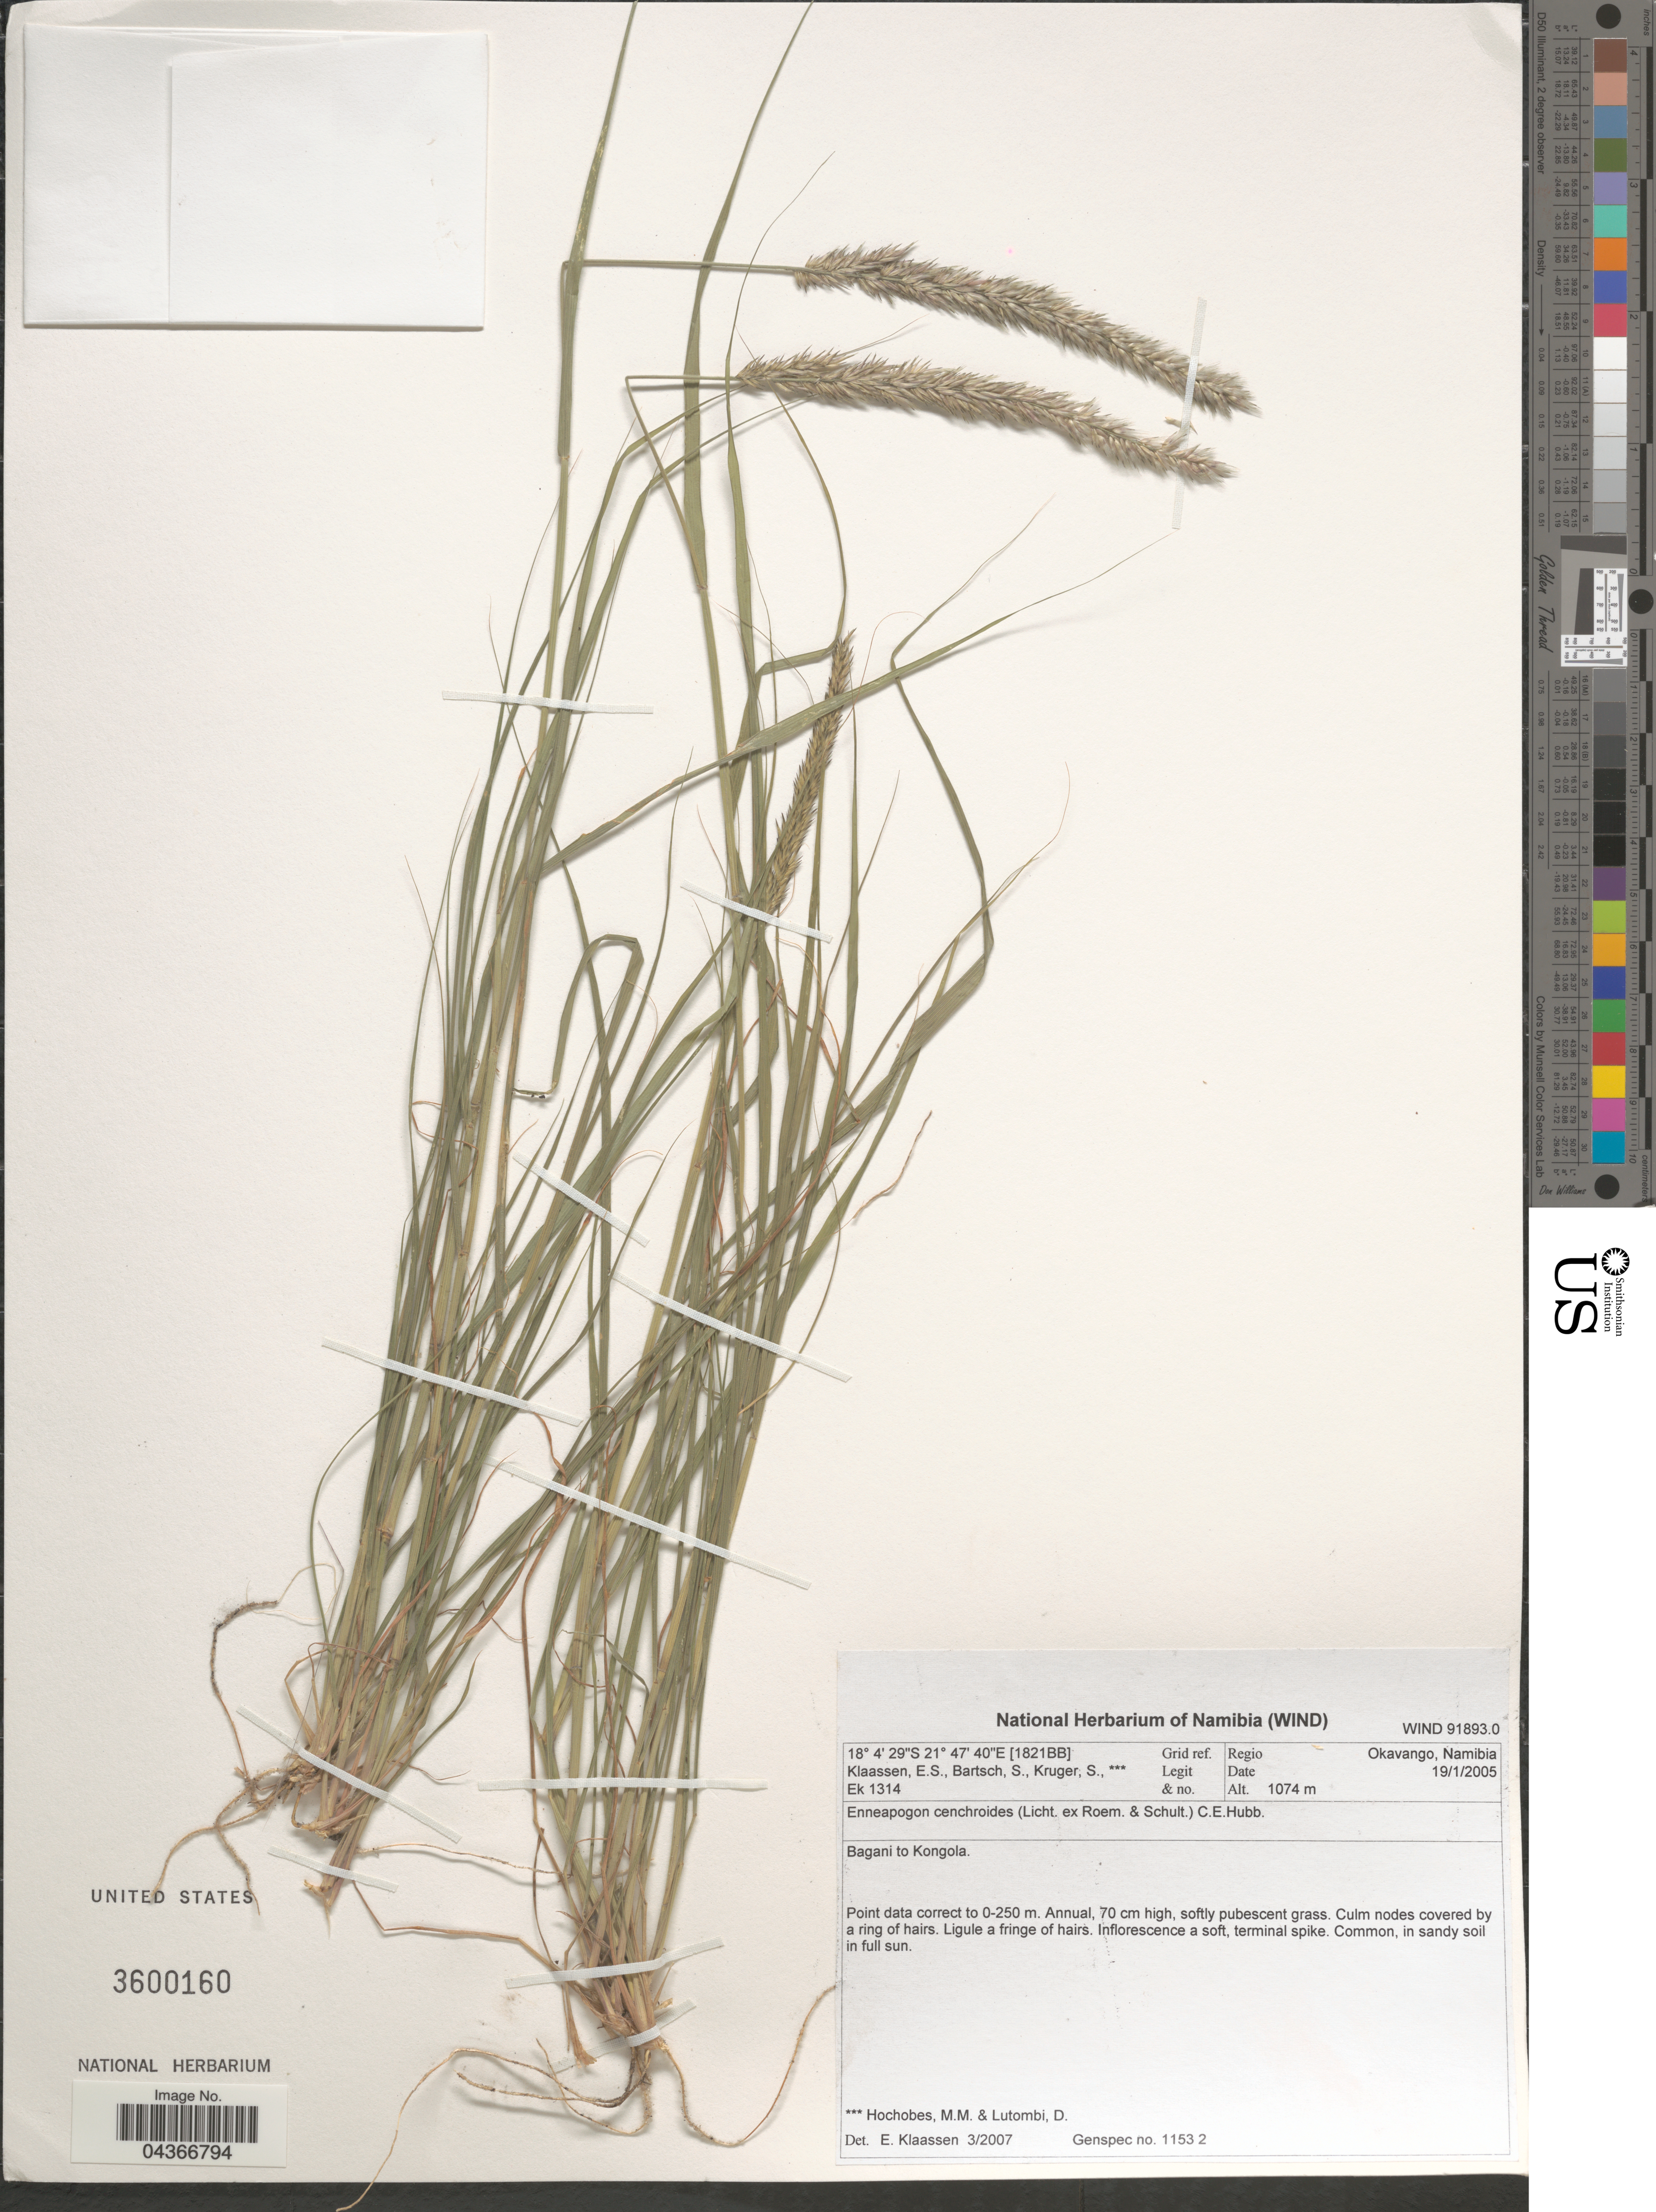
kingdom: Plantae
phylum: Tracheophyta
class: Liliopsida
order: Poales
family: Poaceae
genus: Enneapogon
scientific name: Enneapogon cenchroides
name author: (Licht. ex Roem. & Schult.) C.E. Hubb.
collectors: E. S. Klaassen, S. Bartsch, S. Kruger, M. Hochobes & D. Lutombi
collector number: Ek1314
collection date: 2005-01-19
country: Namibia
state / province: Kavango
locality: Grid ref. [1821BB]. Regio Okavango. Bagani to Kongola.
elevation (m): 1074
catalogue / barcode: US 3600160